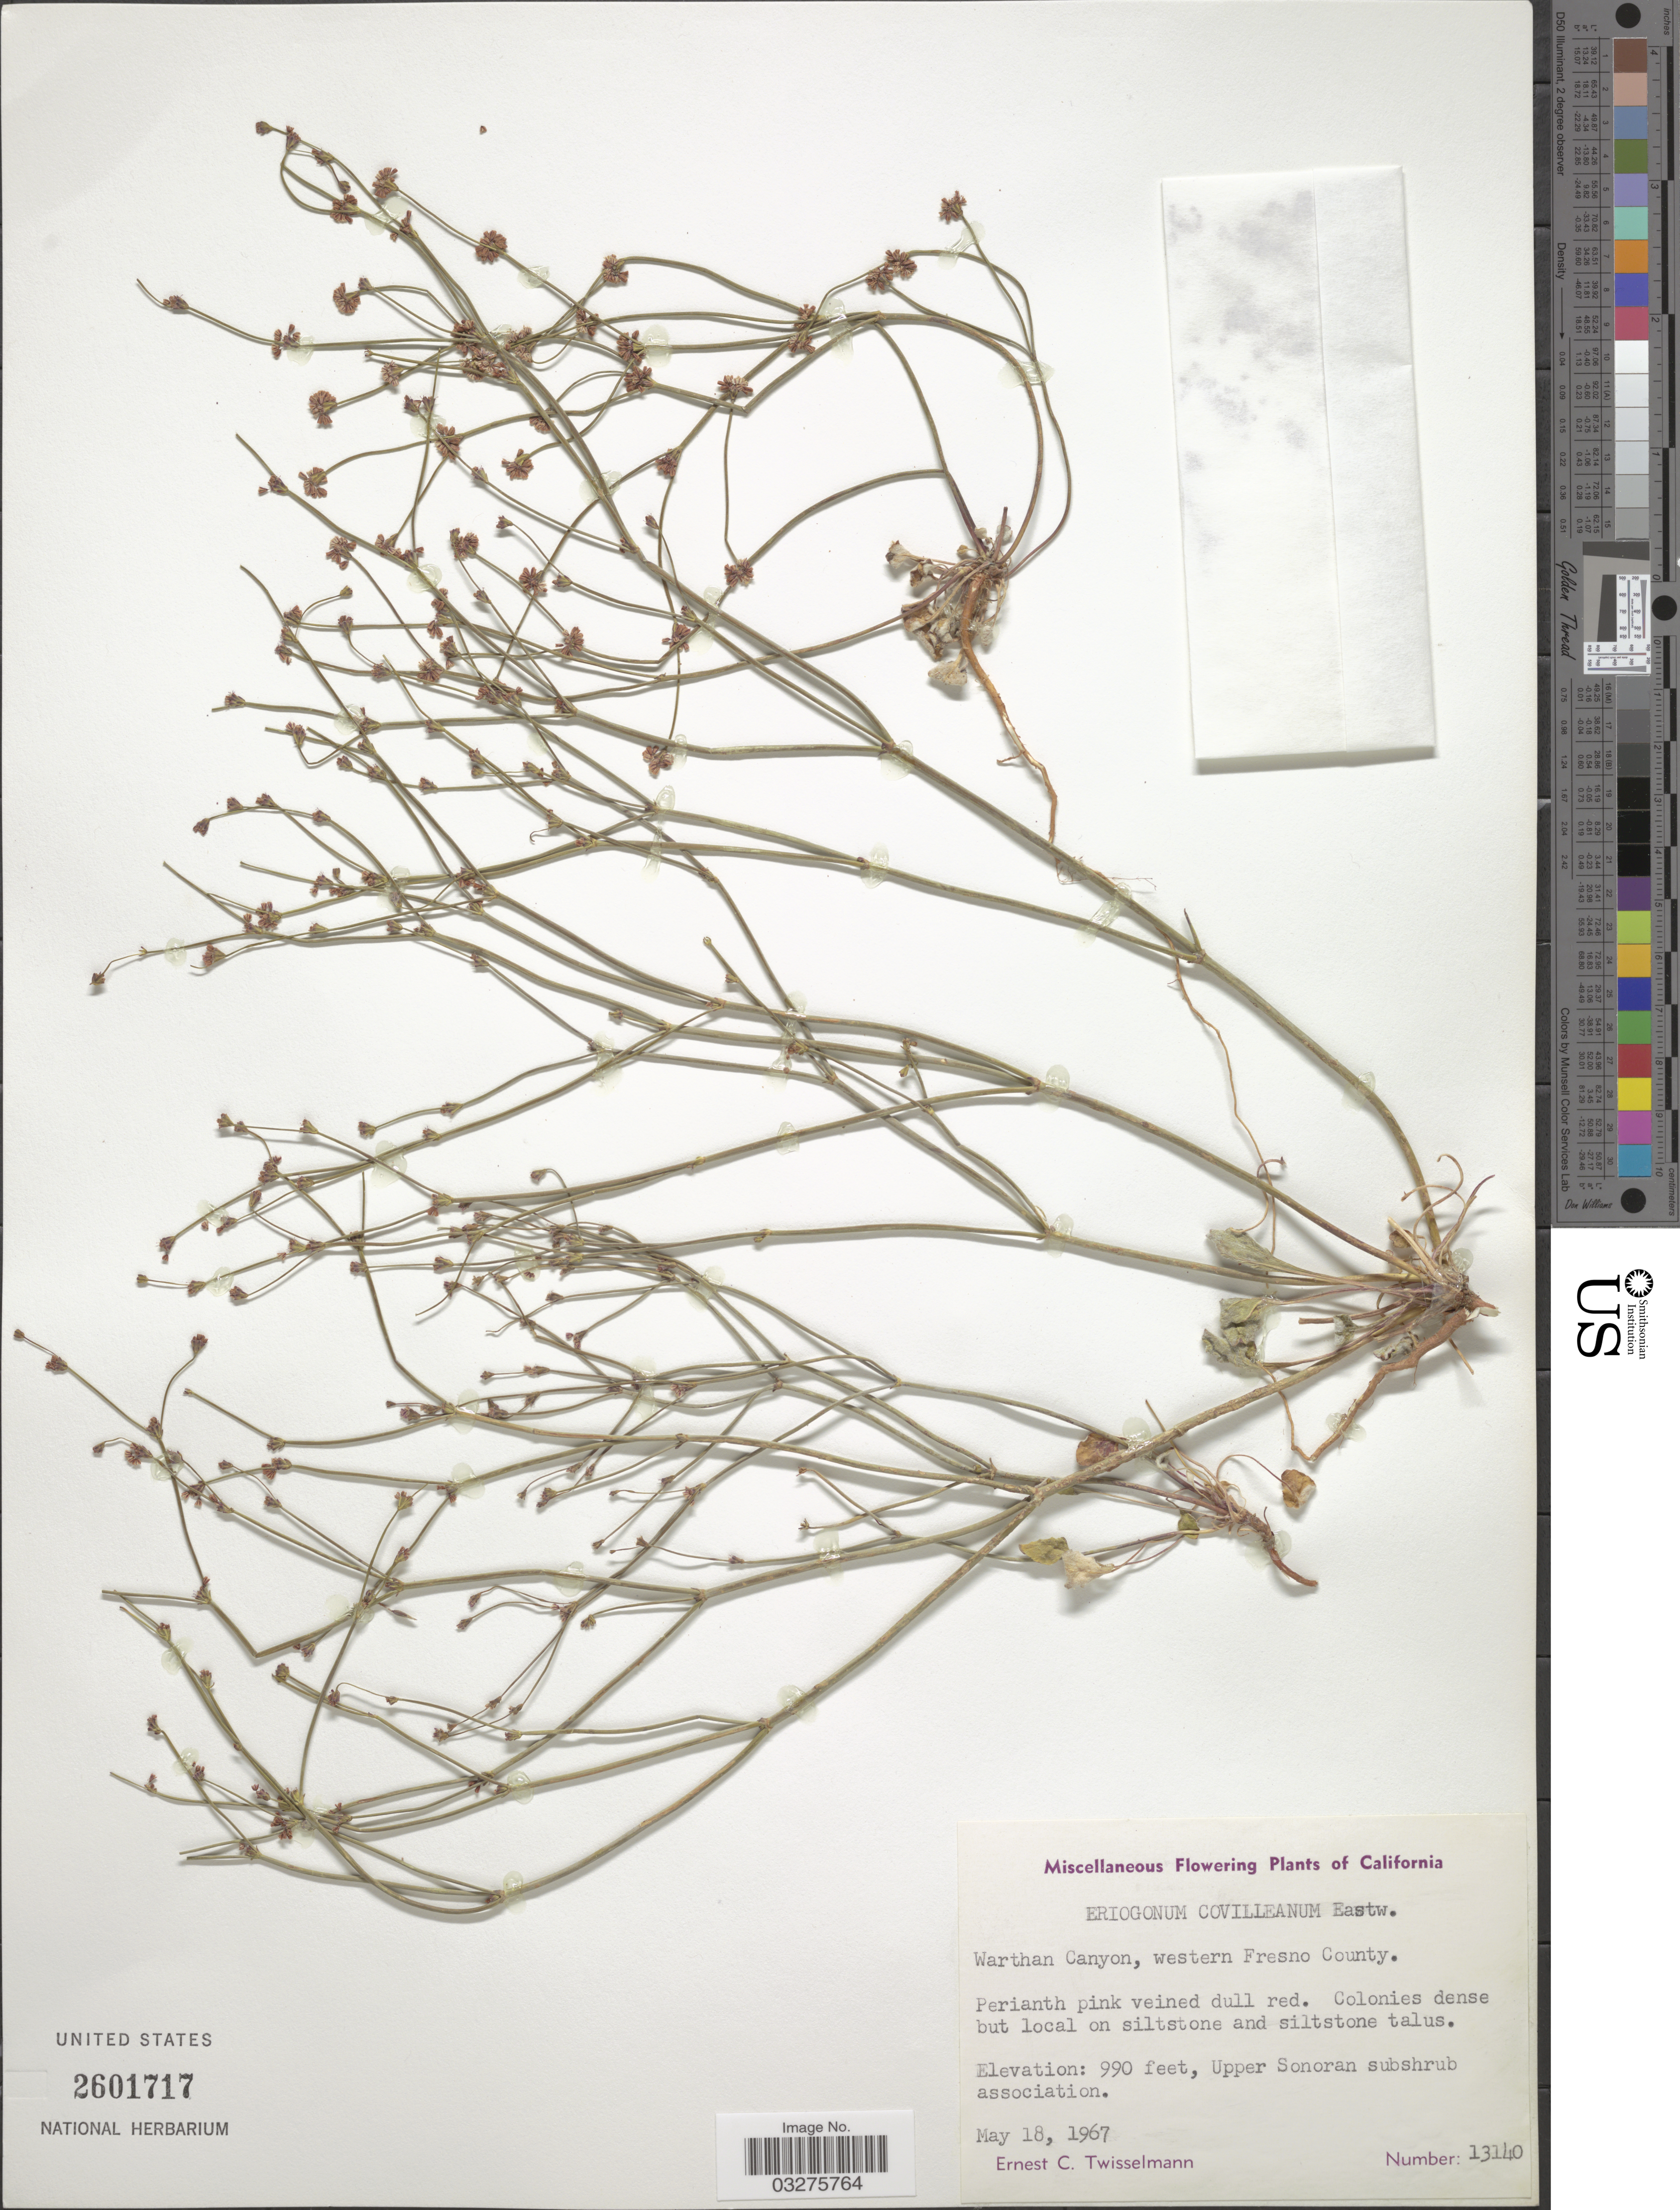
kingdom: Plantae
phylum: Tracheophyta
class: Magnoliopsida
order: Caryophyllales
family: Polygonaceae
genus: Eriogonum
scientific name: Eriogonum covilleanum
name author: Eastw.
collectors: E. Twisselmann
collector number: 13140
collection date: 1967-05-18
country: United States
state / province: California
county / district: Fresno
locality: Warthan Canyon, western Fresno County.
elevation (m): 302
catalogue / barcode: US 2601717